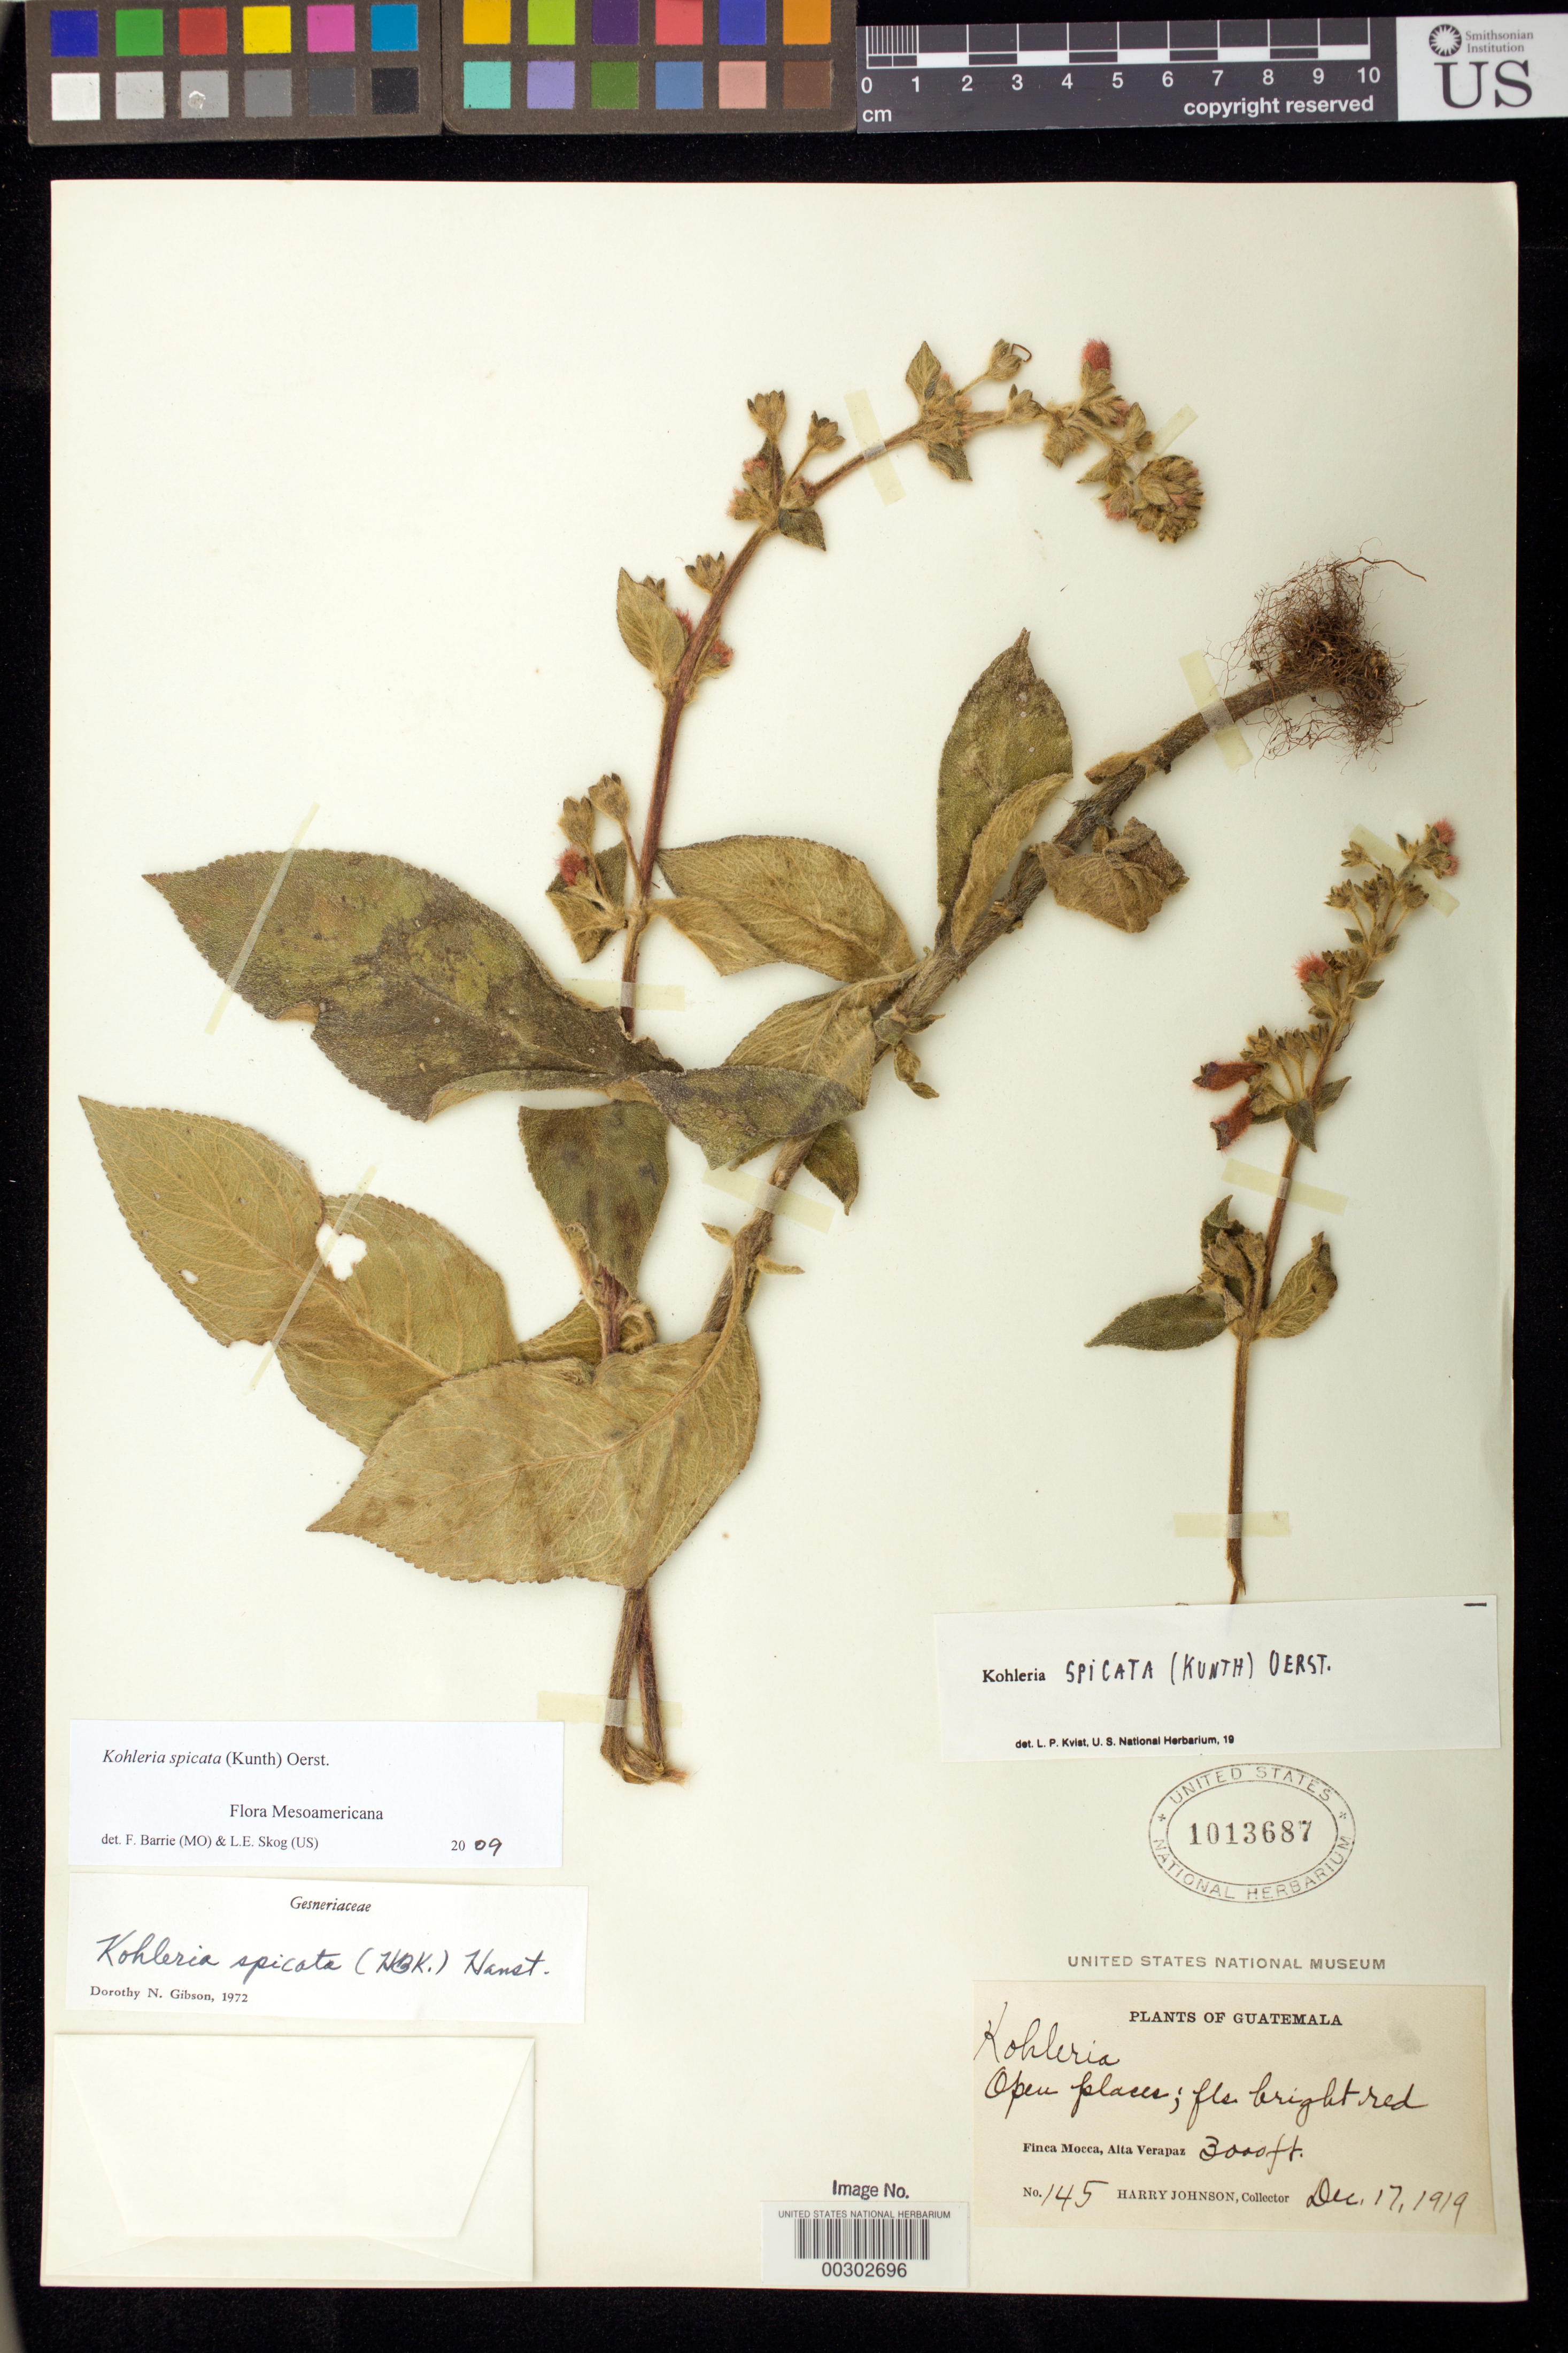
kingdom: Plantae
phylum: Tracheophyta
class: Magnoliopsida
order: Lamiales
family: Gesneriaceae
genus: Kohleria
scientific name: Kohleria spicata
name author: (Kunth) Oerst.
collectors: H. Johnson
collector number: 145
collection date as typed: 17 Dec 1919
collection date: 1919-12-17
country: Guatemala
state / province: Alta Verapaz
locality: Finca Mocca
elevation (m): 914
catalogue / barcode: US 1013687